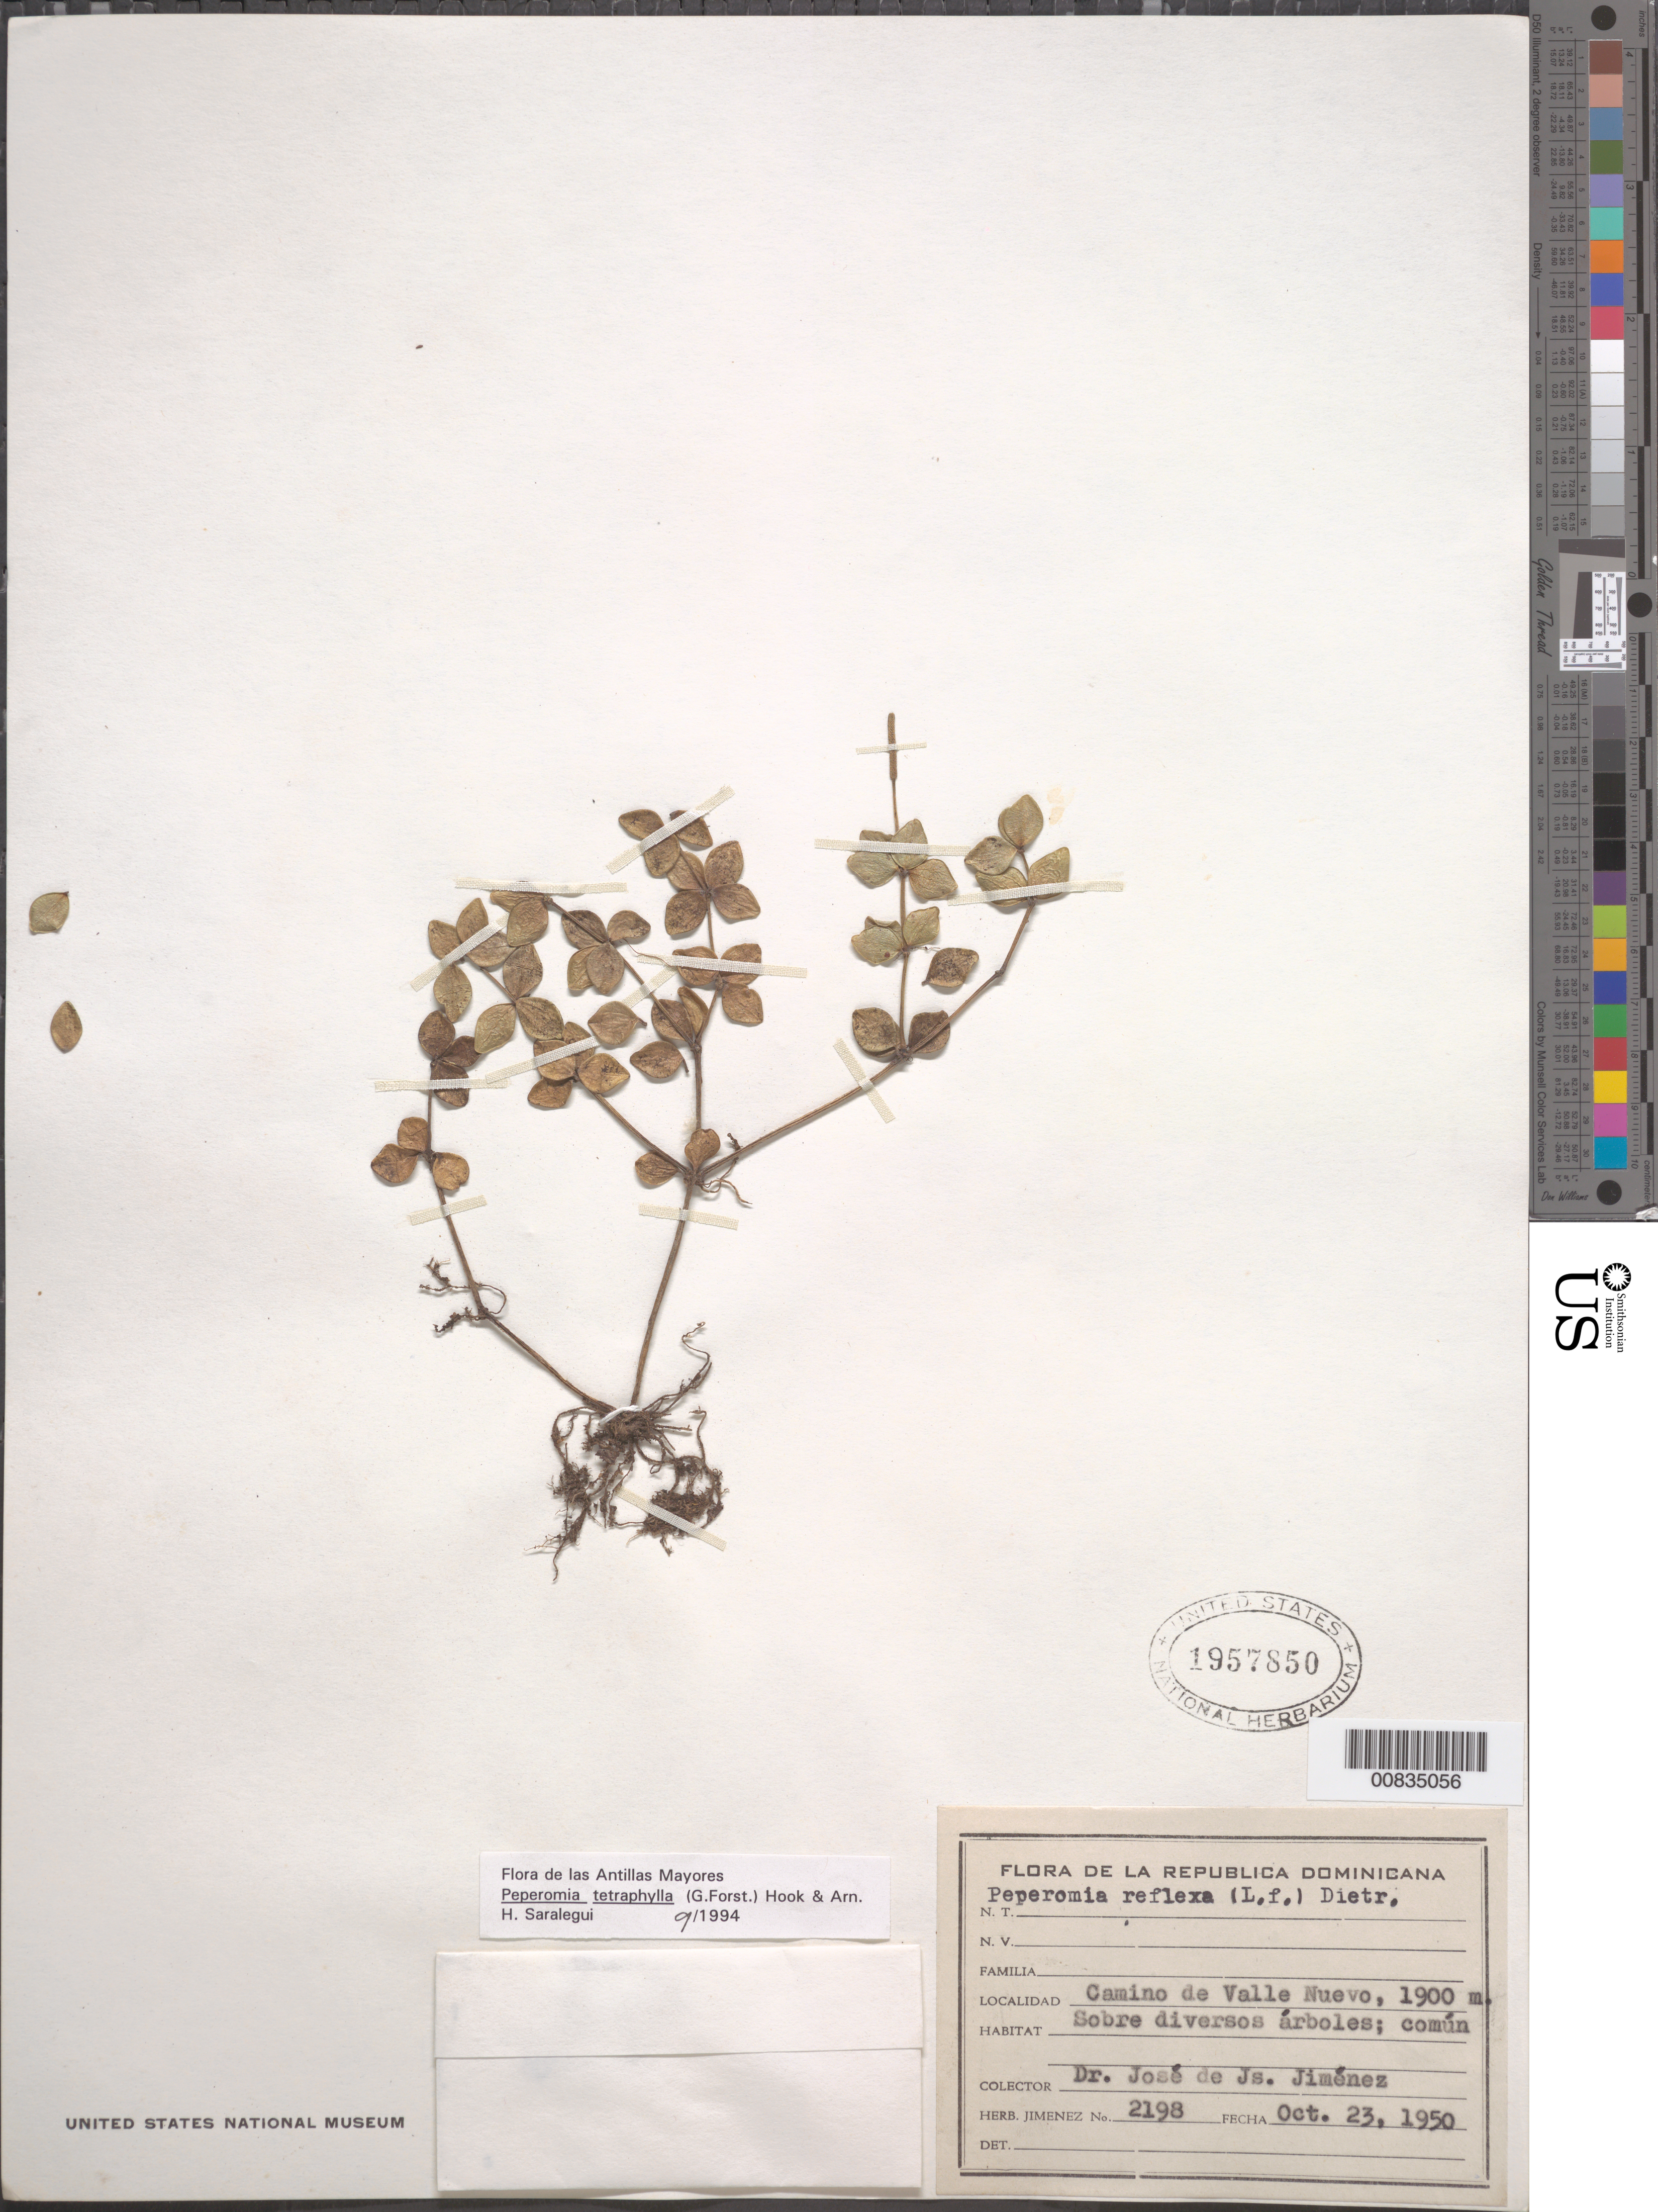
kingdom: Plantae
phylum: Tracheophyta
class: Magnoliopsida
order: Piperales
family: Piperaceae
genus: Peperomia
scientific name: Peperomia trichopus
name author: Trel. in J.F. Macbr.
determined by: Saralegui Boza, H., (HAJB), Jardin Botanico Nacional (Habana)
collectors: J. J. Jiménez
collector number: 2198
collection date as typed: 23 Oct 1950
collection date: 1950-10-23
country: Dominican Republic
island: Hispaniola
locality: Camino a Valle Nuevo.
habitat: Sobre diversos árboles.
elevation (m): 1900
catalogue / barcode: US 1957850